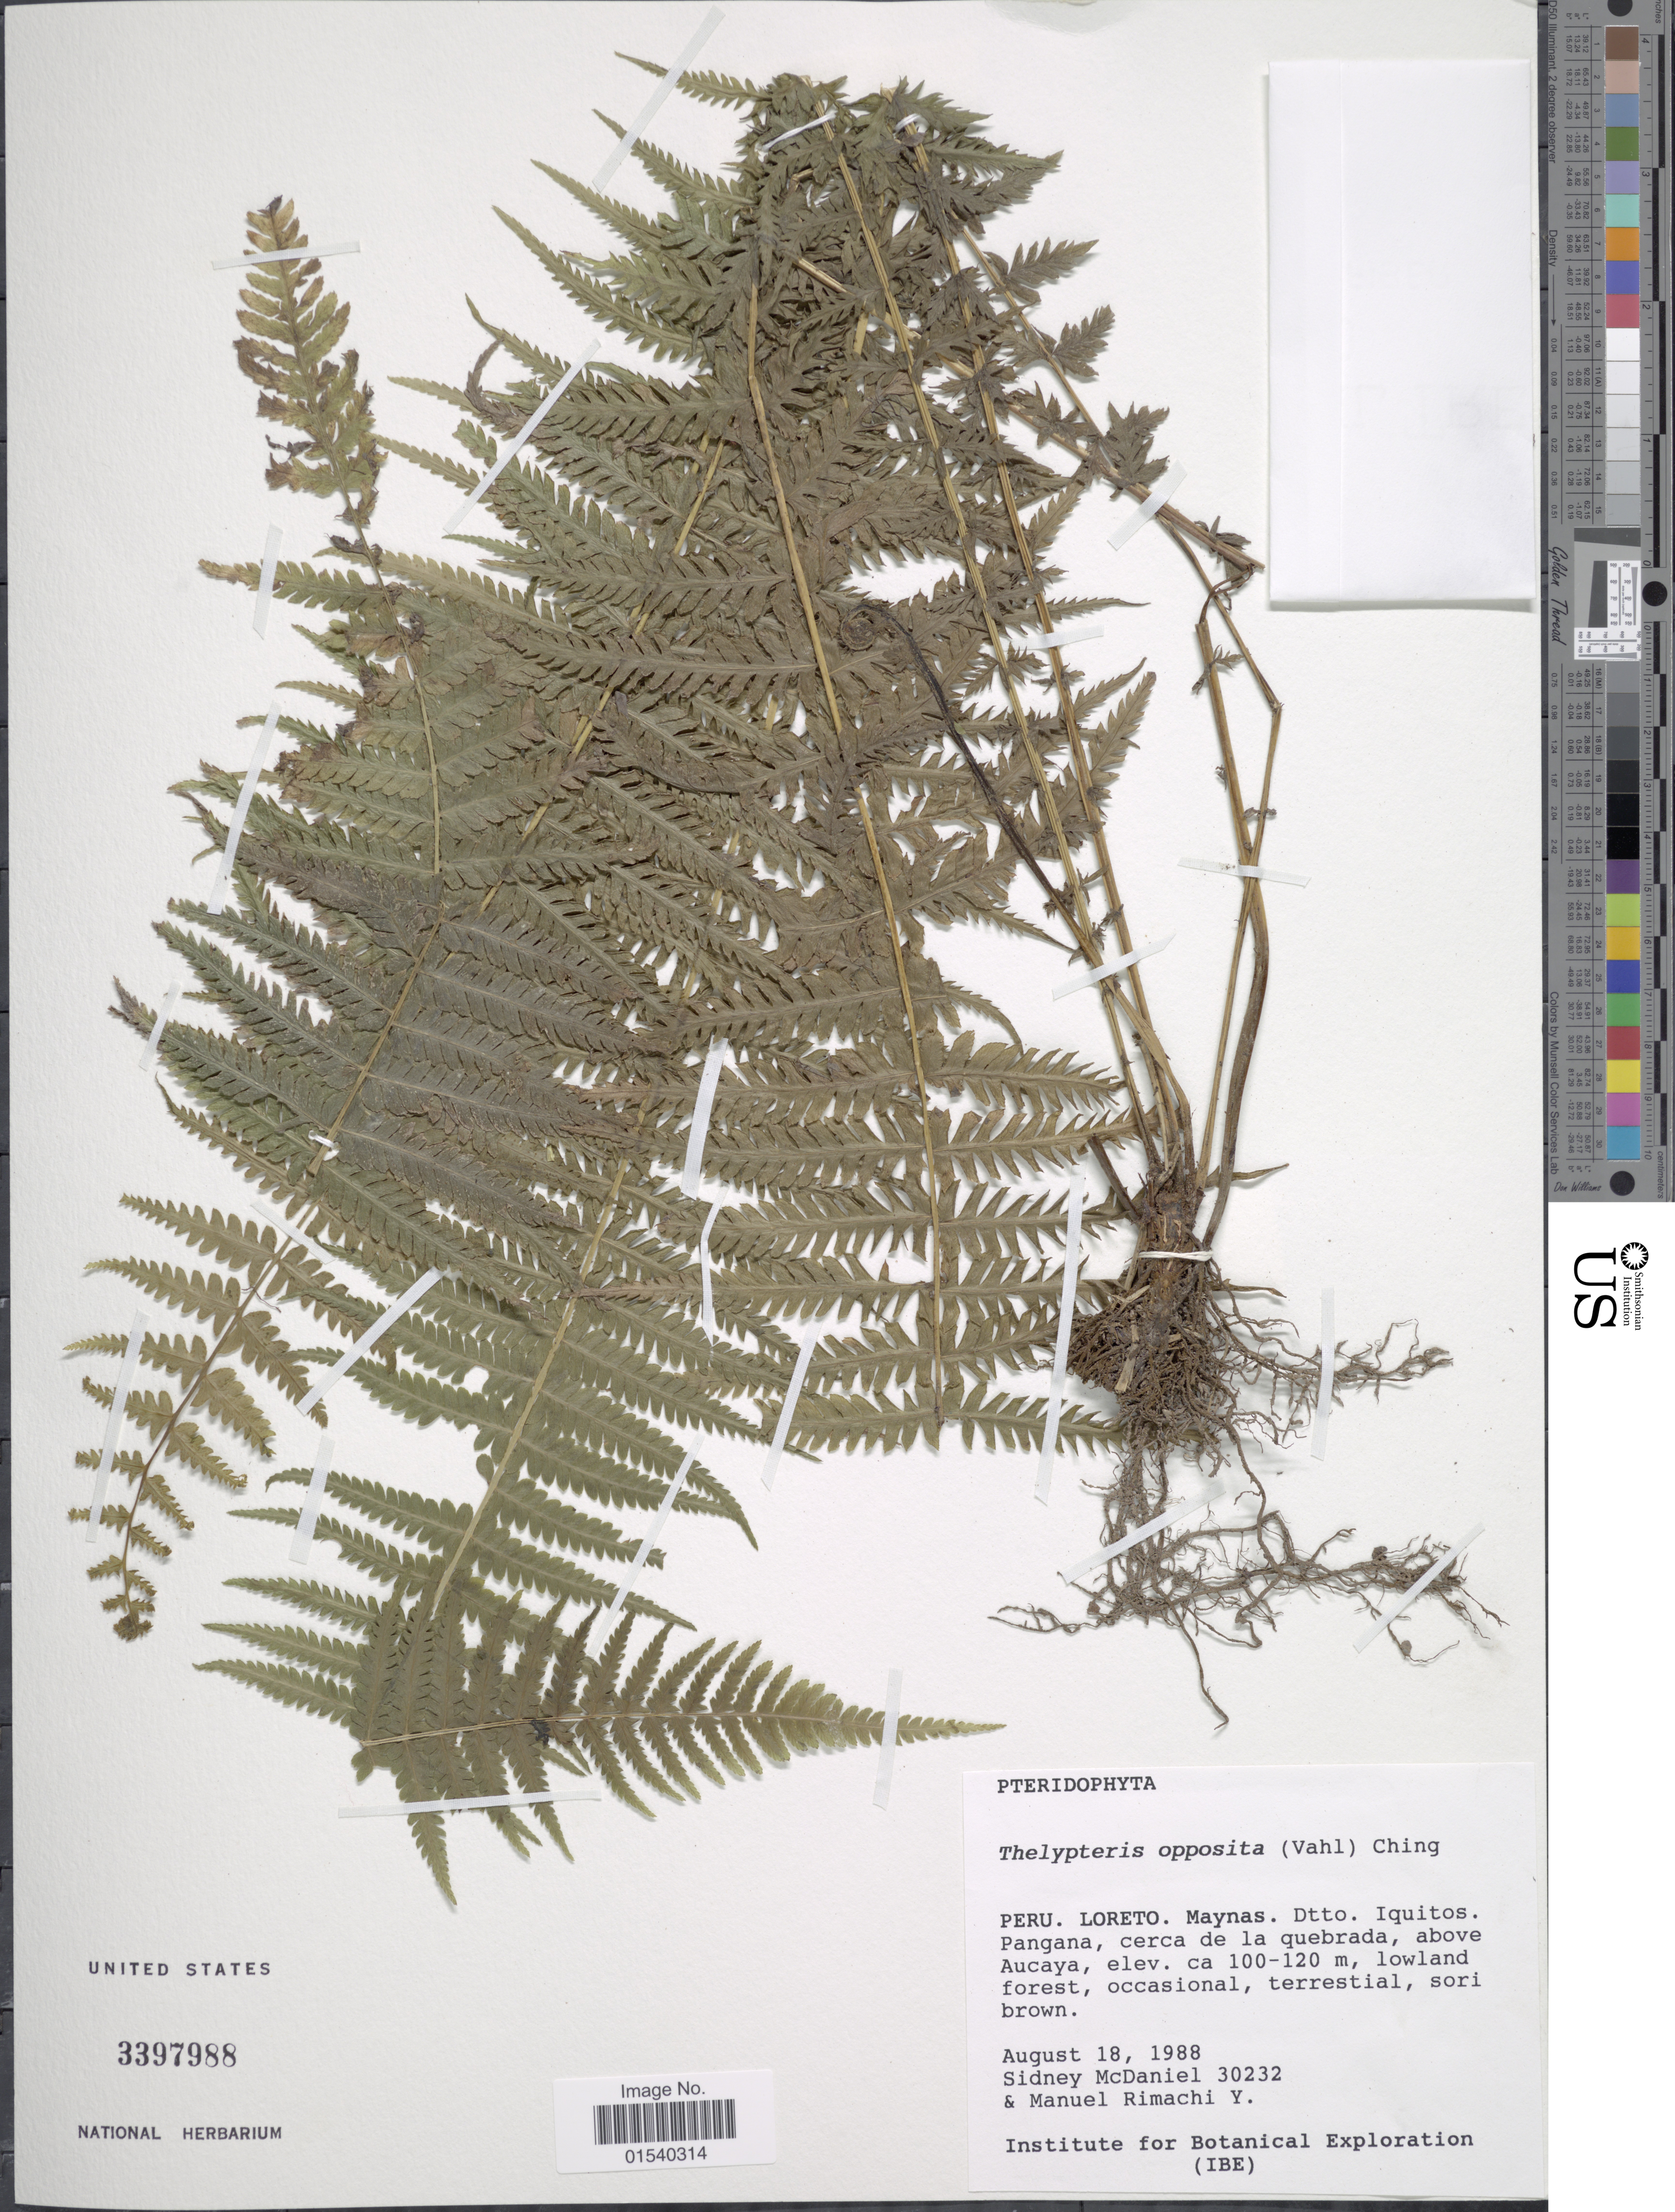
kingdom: Plantae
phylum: Tracheophyta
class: Polypodiopsida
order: Polypodiales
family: Thelypteridaceae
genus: Amauropelta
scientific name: Amauropelta opposita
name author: (Vahl) Pic. Serm.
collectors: S. McDaniel & M. Rimachi Y.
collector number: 30232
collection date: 1988-08-18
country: Peru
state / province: Loreto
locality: Maynas. Dtto Iquitos. Pangana, cerca de la quebrada, above Aucaya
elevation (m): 100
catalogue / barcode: US 3397988